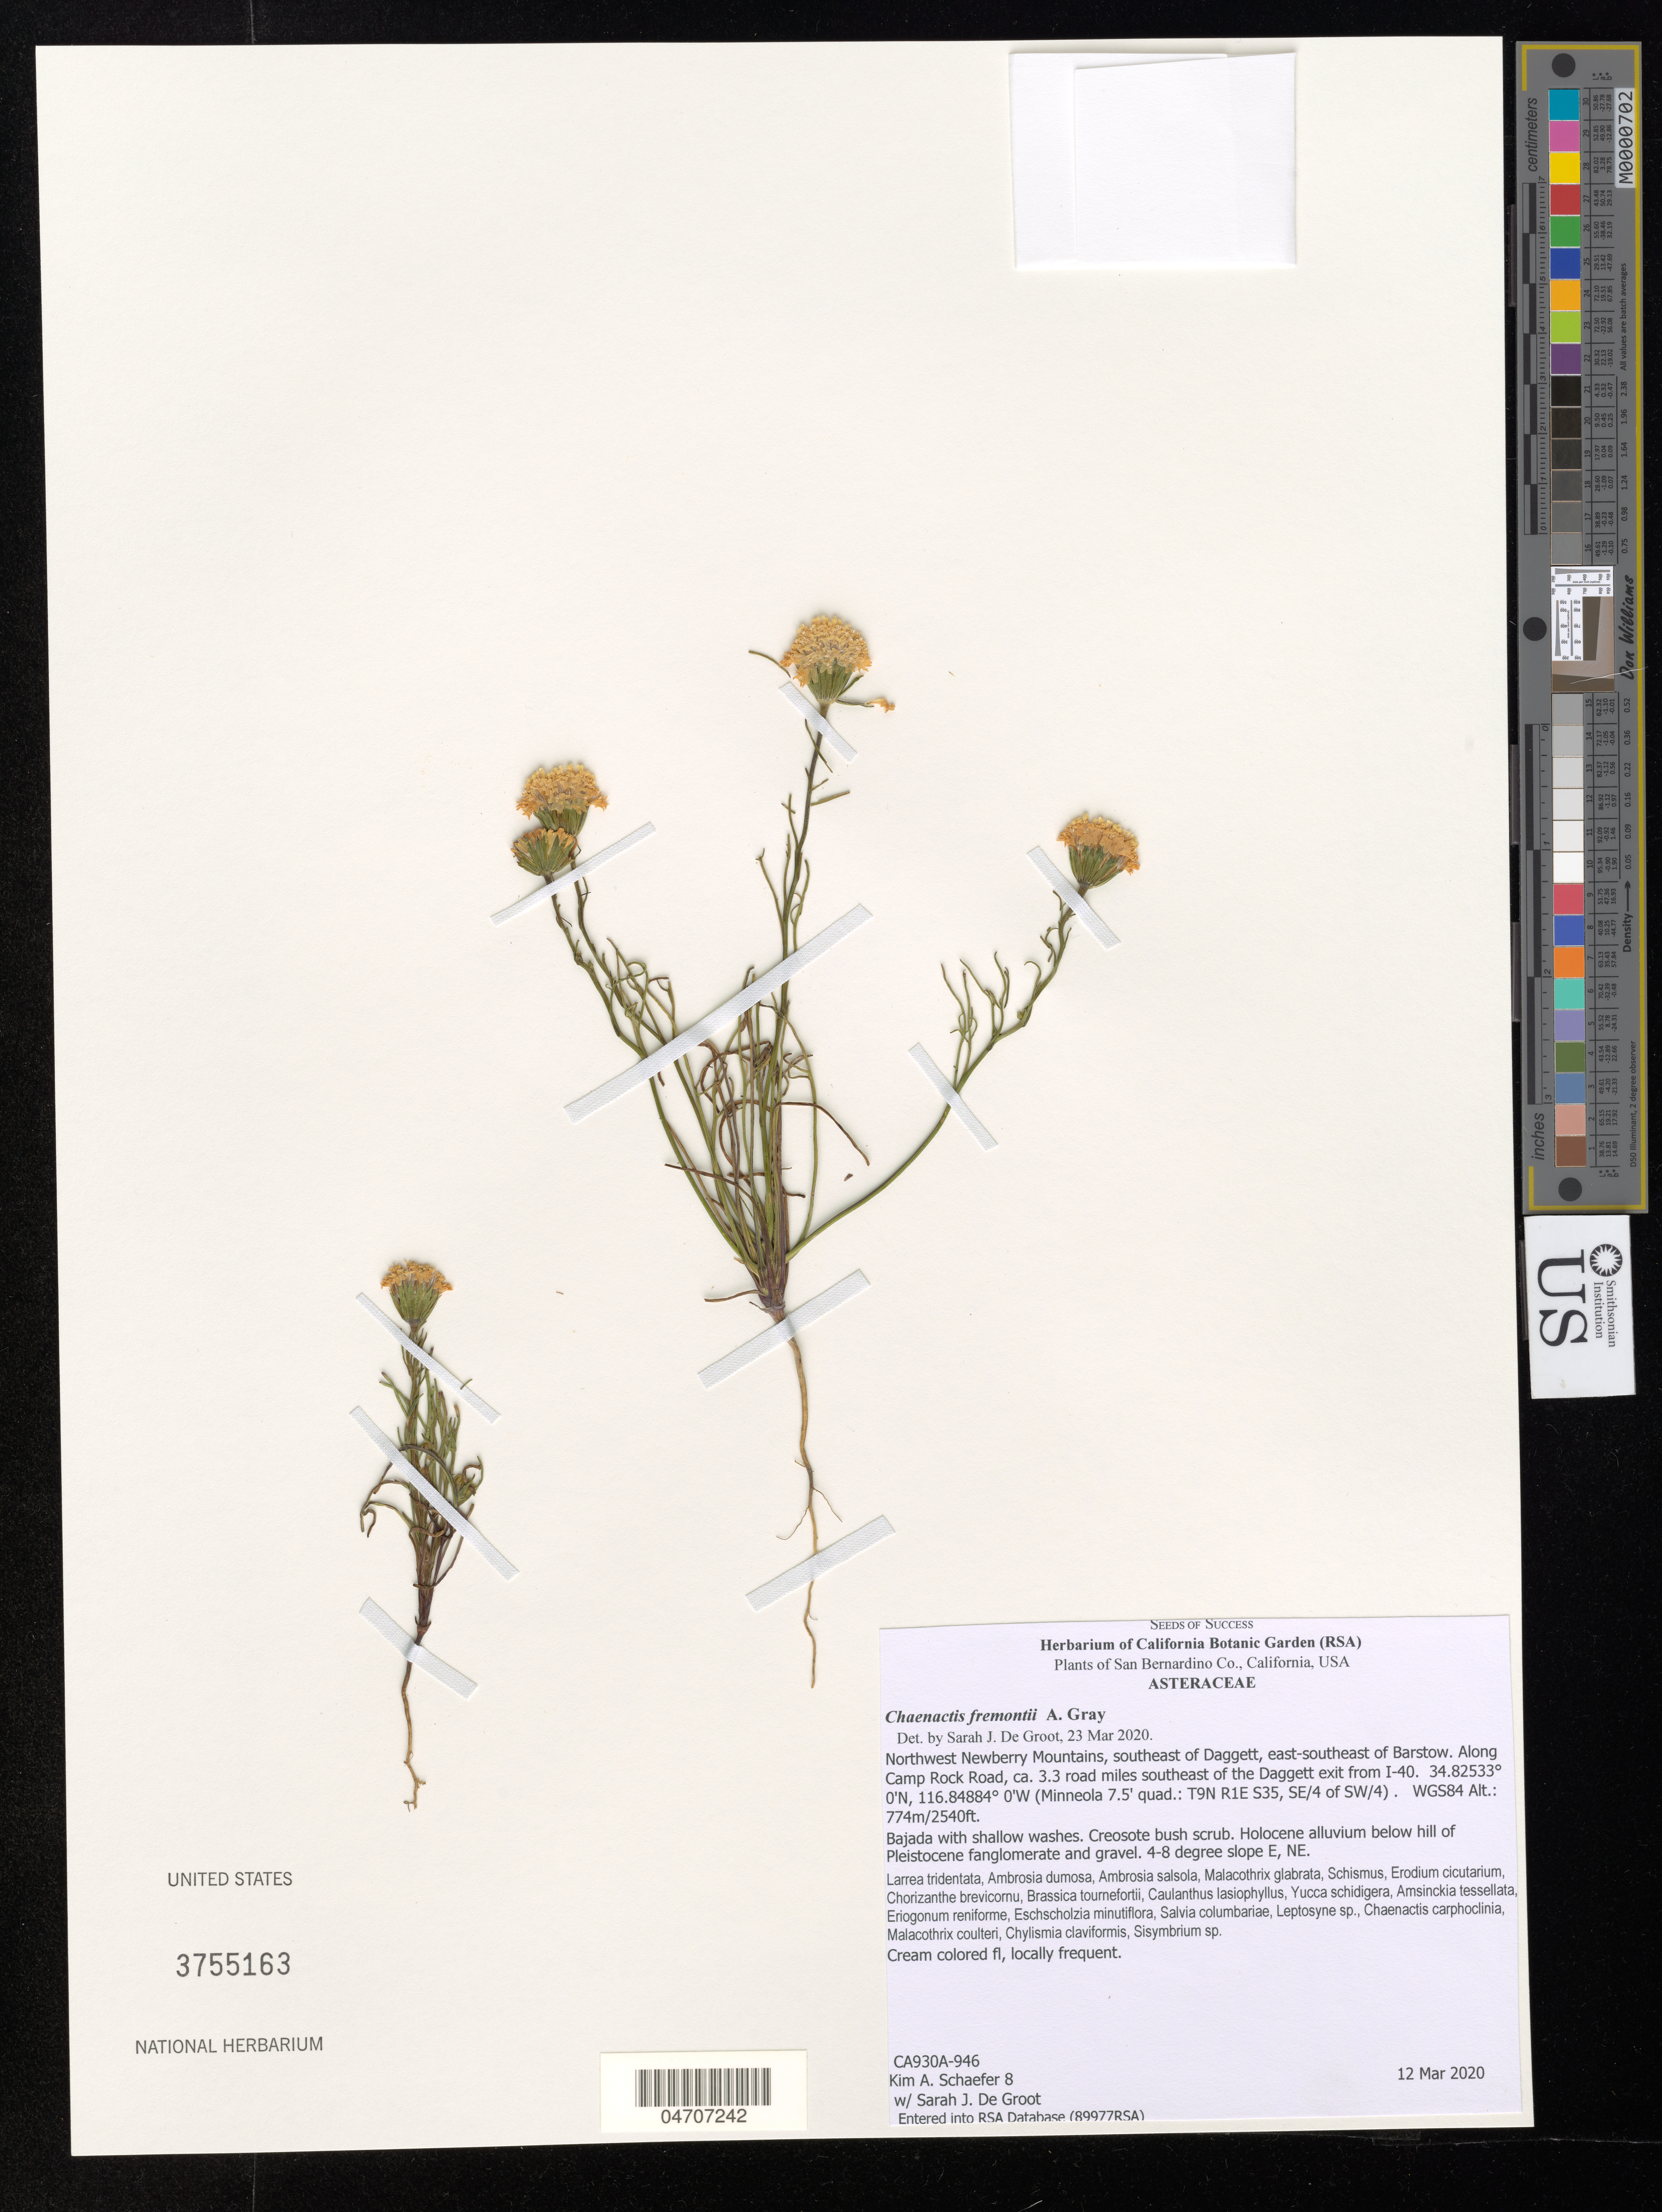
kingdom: Plantae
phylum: Tracheophyta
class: Magnoliopsida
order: Asterales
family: Asteraceae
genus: Chaenactis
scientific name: Chaenactis fremontii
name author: A. Gray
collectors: K. Schaefer & S. De Groot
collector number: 8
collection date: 2020-03-12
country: United States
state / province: California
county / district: San Bernardino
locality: San Bernardino Co. Northwest Newberry Mountains, southeast of Daggett, east-southeast of Barstow. Along Camp Rock Road, ca. 3.3 road miles southeast of the Daggett exit from I-40. (Minneola 7.5' quad.: T9N R1E S35, SE/4 of SW/4). WGS84.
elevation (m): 774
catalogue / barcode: US 3755163